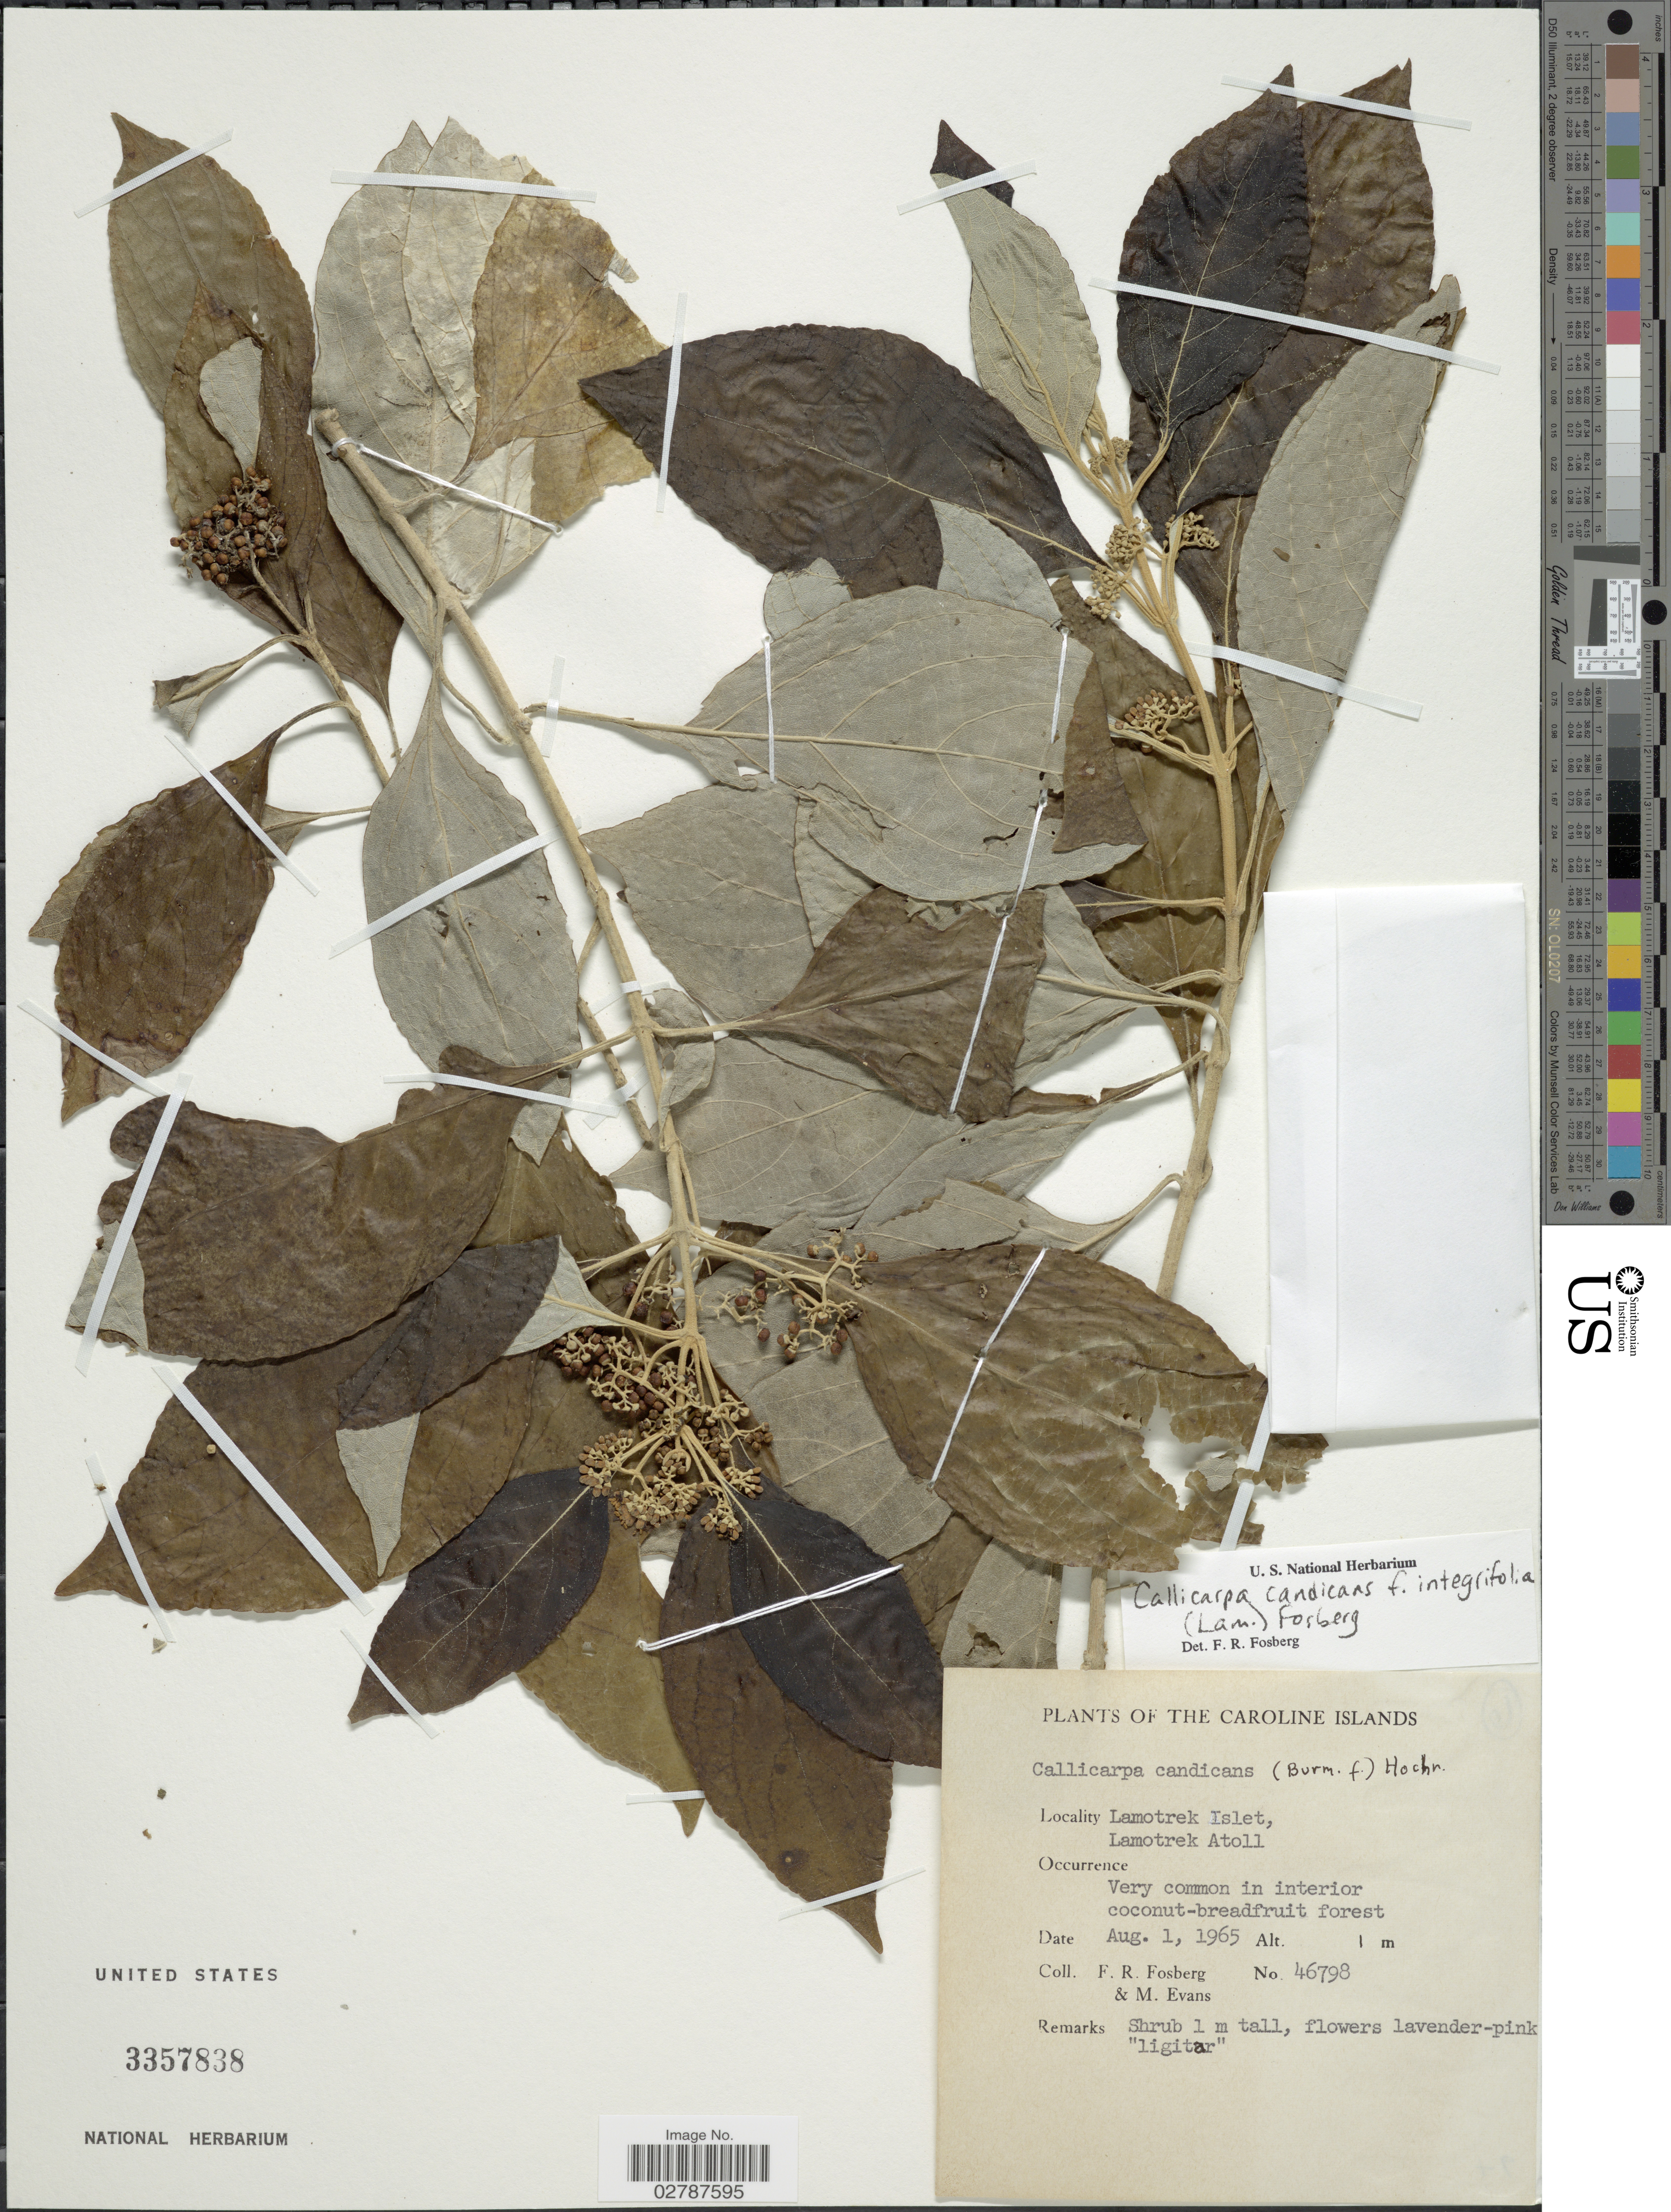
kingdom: Plantae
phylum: Tracheophyta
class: Magnoliopsida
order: Lamiales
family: Lamiaceae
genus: Callicarpa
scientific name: Callicarpa candicans var. integrifolia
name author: (Lam.) Fosberg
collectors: F. R. Fosberg & M. Evans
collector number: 46798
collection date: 1965-08-01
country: Micronesia, Federated States of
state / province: Yap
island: Lamotrek Atoll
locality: The Caroline Islands. Lamotrek Islet, Lamotrek Atoll.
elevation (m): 1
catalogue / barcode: US 3357838